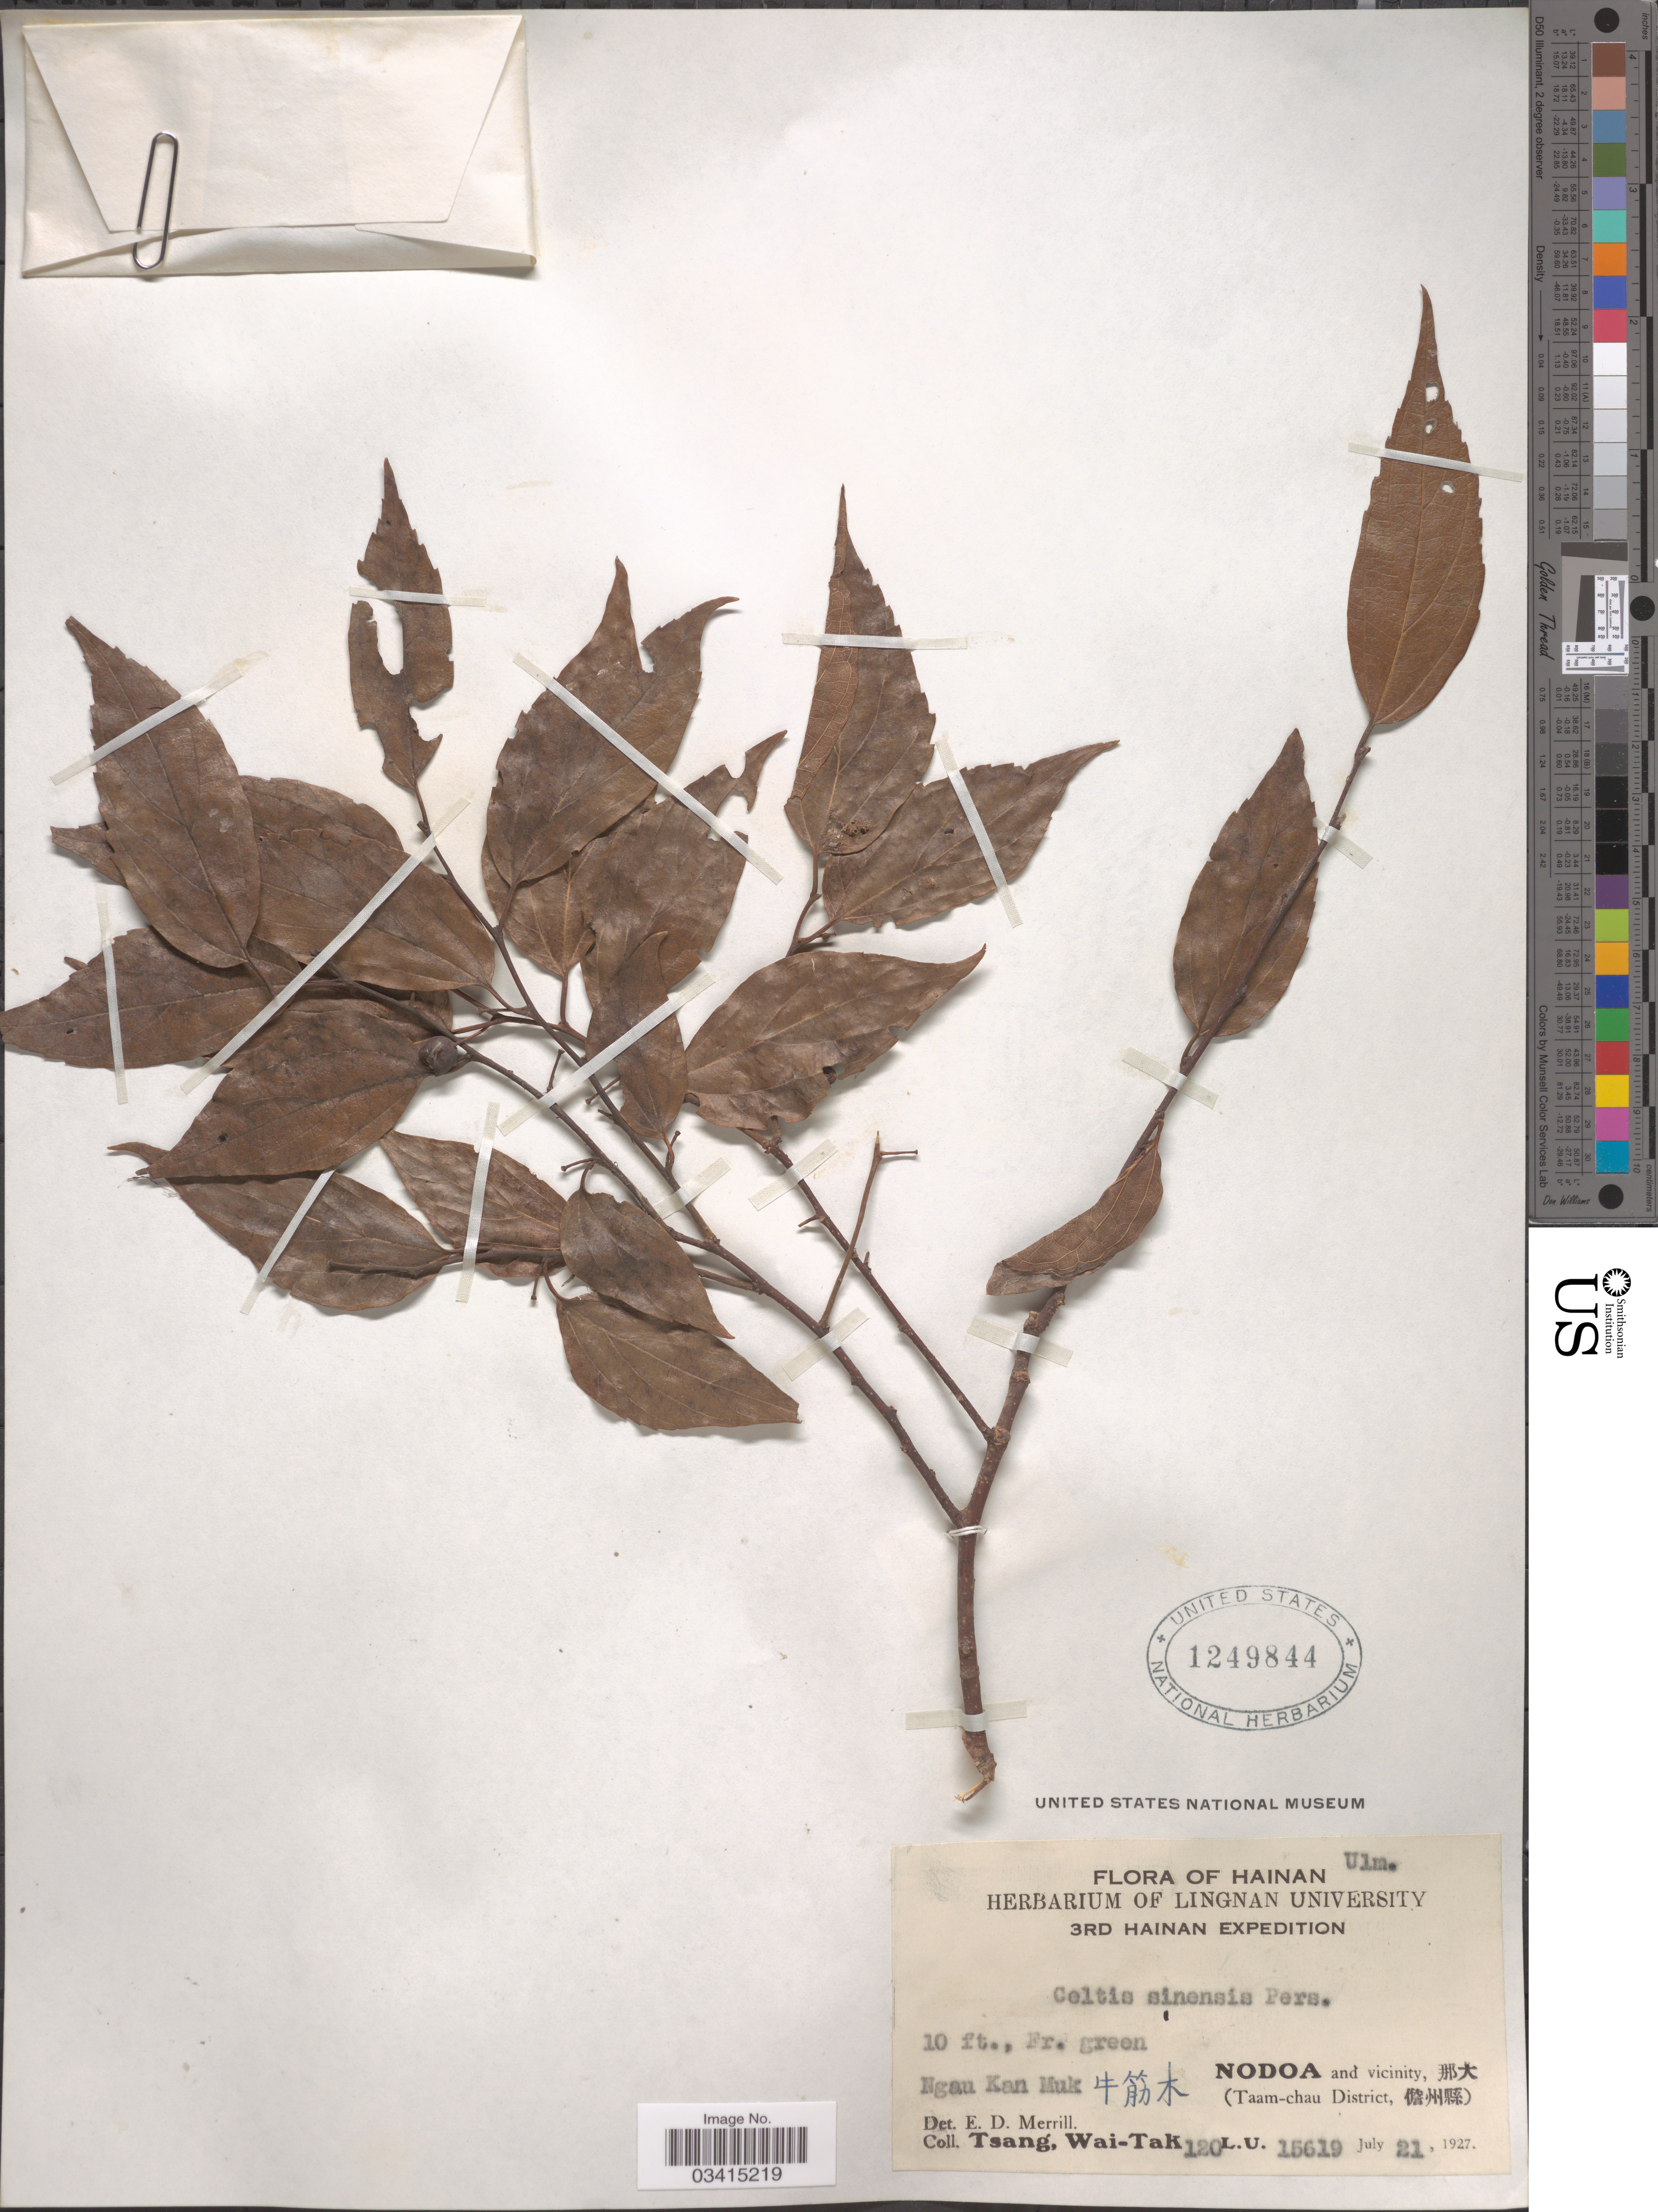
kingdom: Plantae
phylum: Tracheophyta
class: Magnoliopsida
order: Rosales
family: Cannabaceae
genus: Celtis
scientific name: Celtis sinensis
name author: Pers.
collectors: W. T. Tsang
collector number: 120L.U.15619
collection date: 1927-07-21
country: China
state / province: Hainan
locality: Ngau Kan Muk X. Nodoa and vicinity, X. Nodoa and vicinity, X. (Taam-chau District, X).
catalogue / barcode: US 1249844